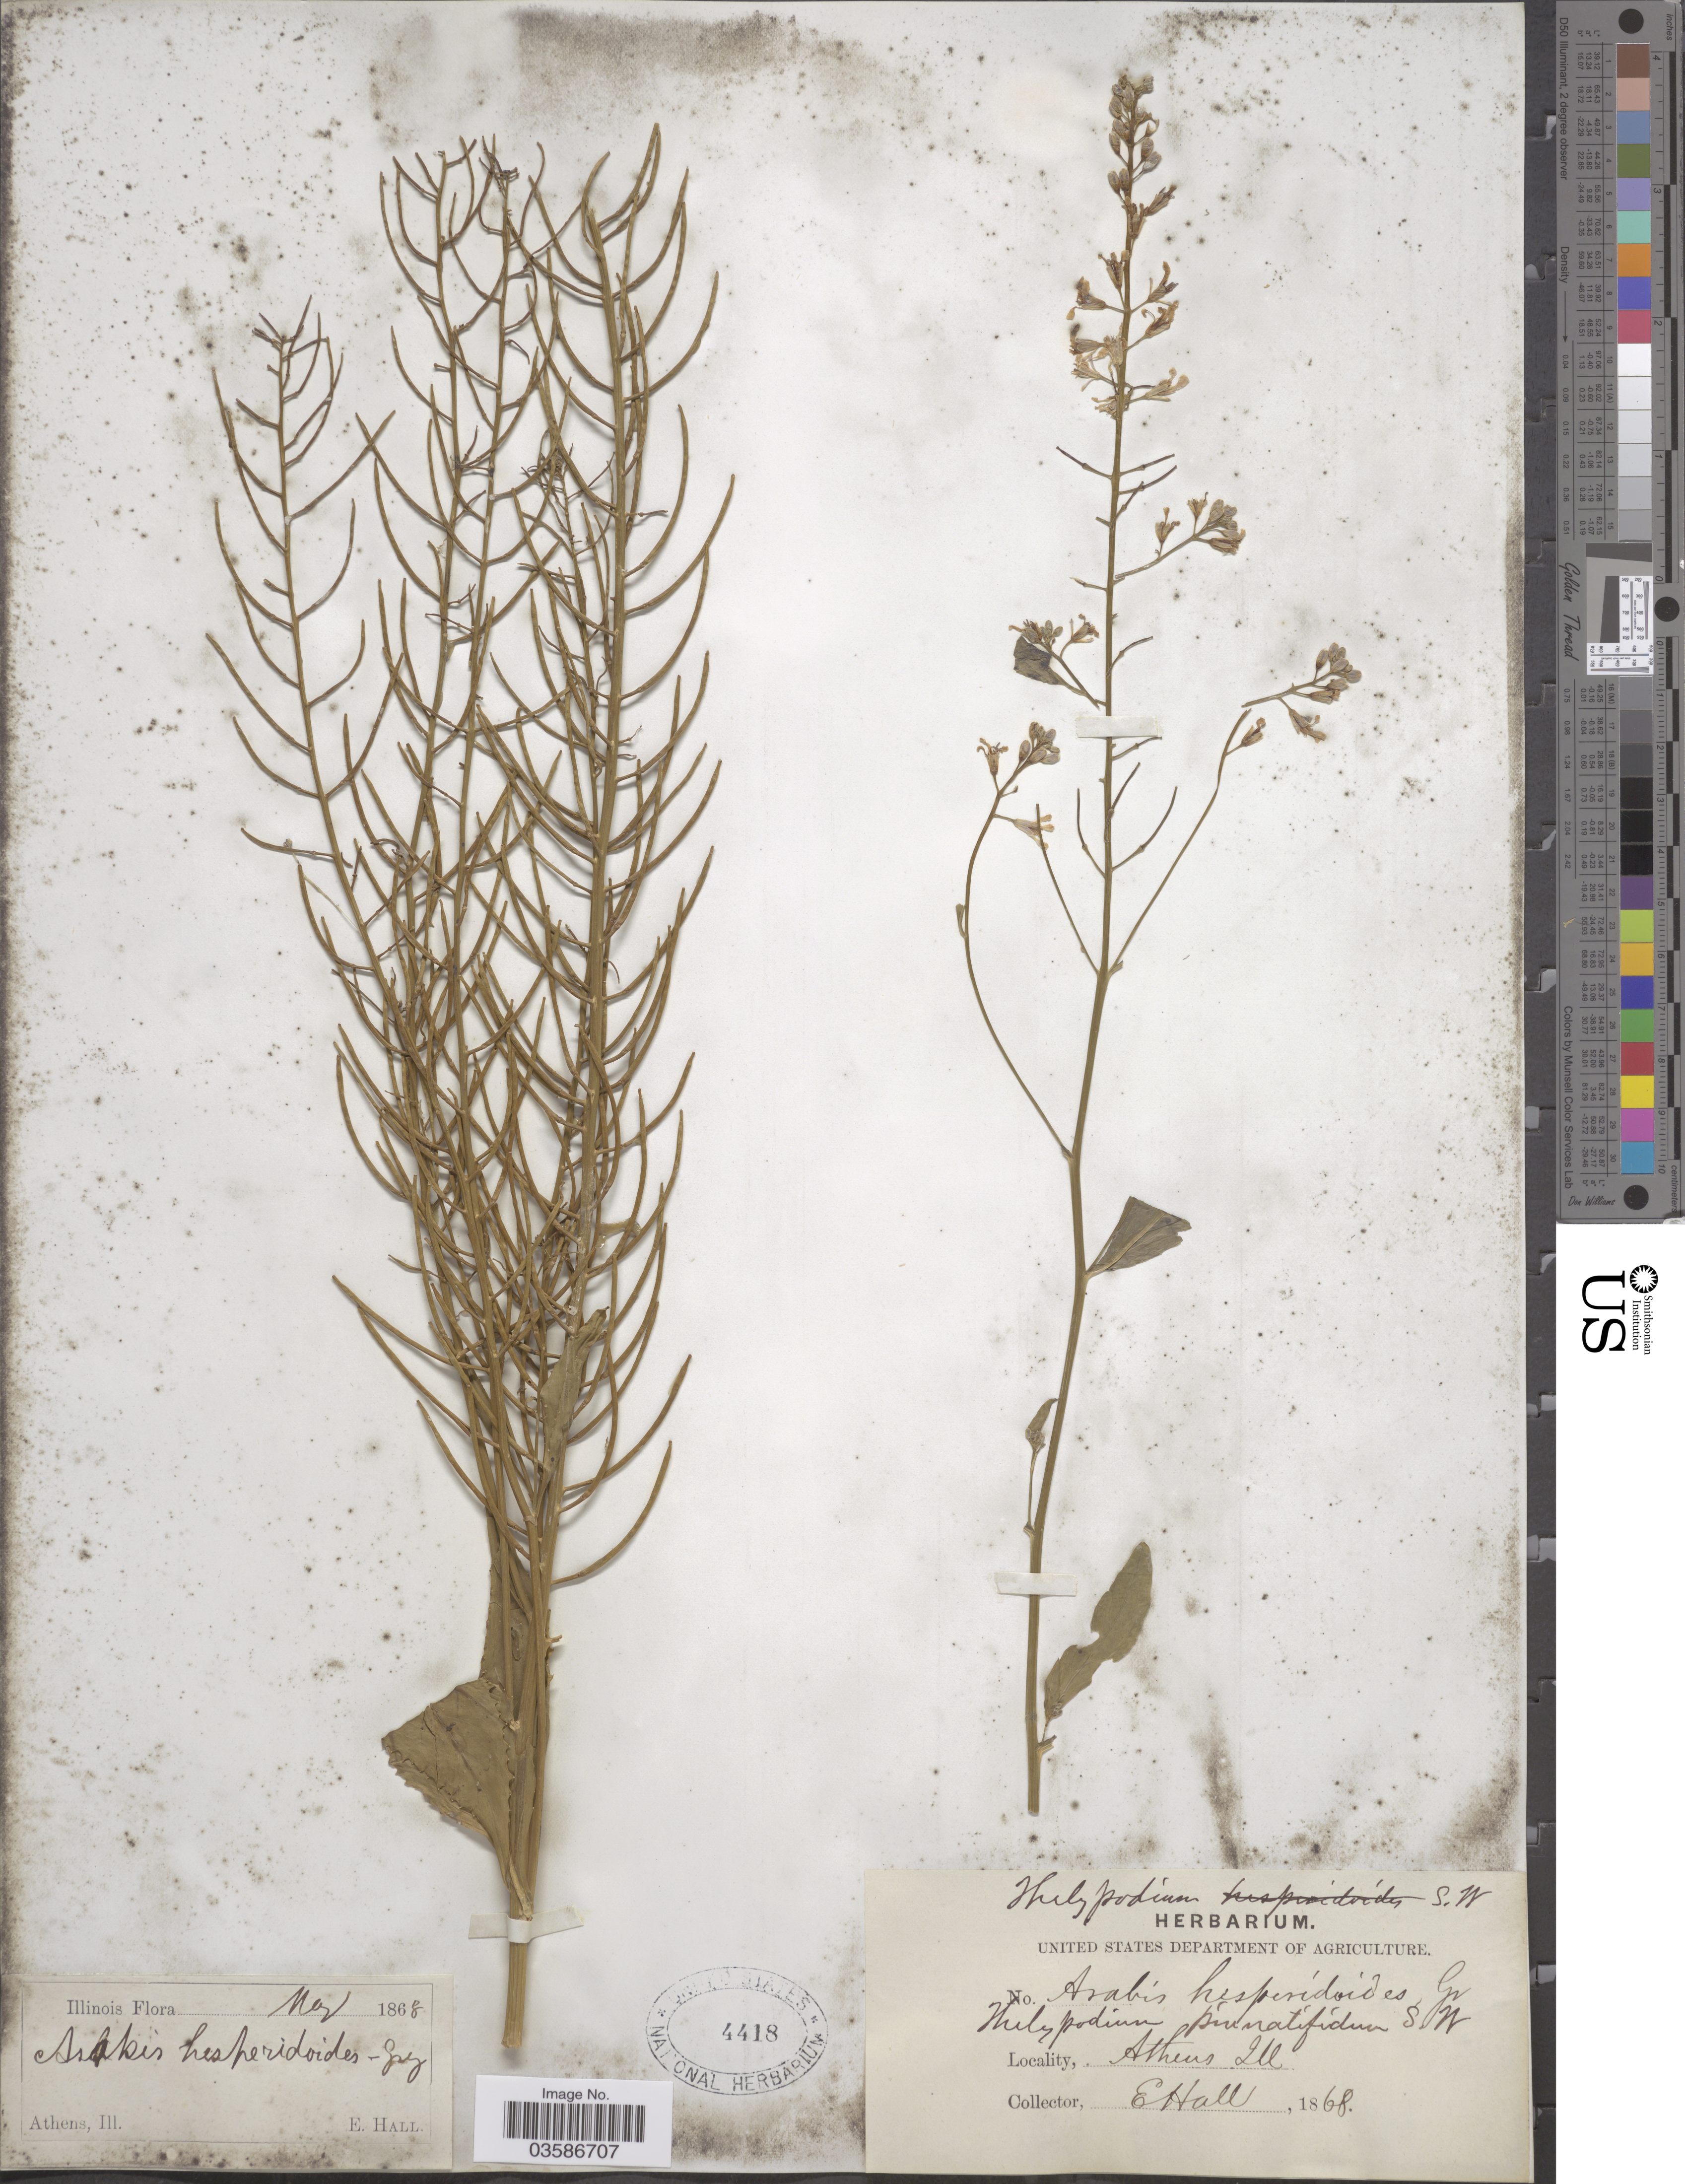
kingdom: Plantae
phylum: Tracheophyta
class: Magnoliopsida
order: Brassicales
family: Brassicaceae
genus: Iodanthus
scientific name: Iodanthus pinnatifidus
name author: (Michx.) Steud.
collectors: E. Hall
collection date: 1868-05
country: United States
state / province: Illinois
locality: Athens.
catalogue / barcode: US 4418